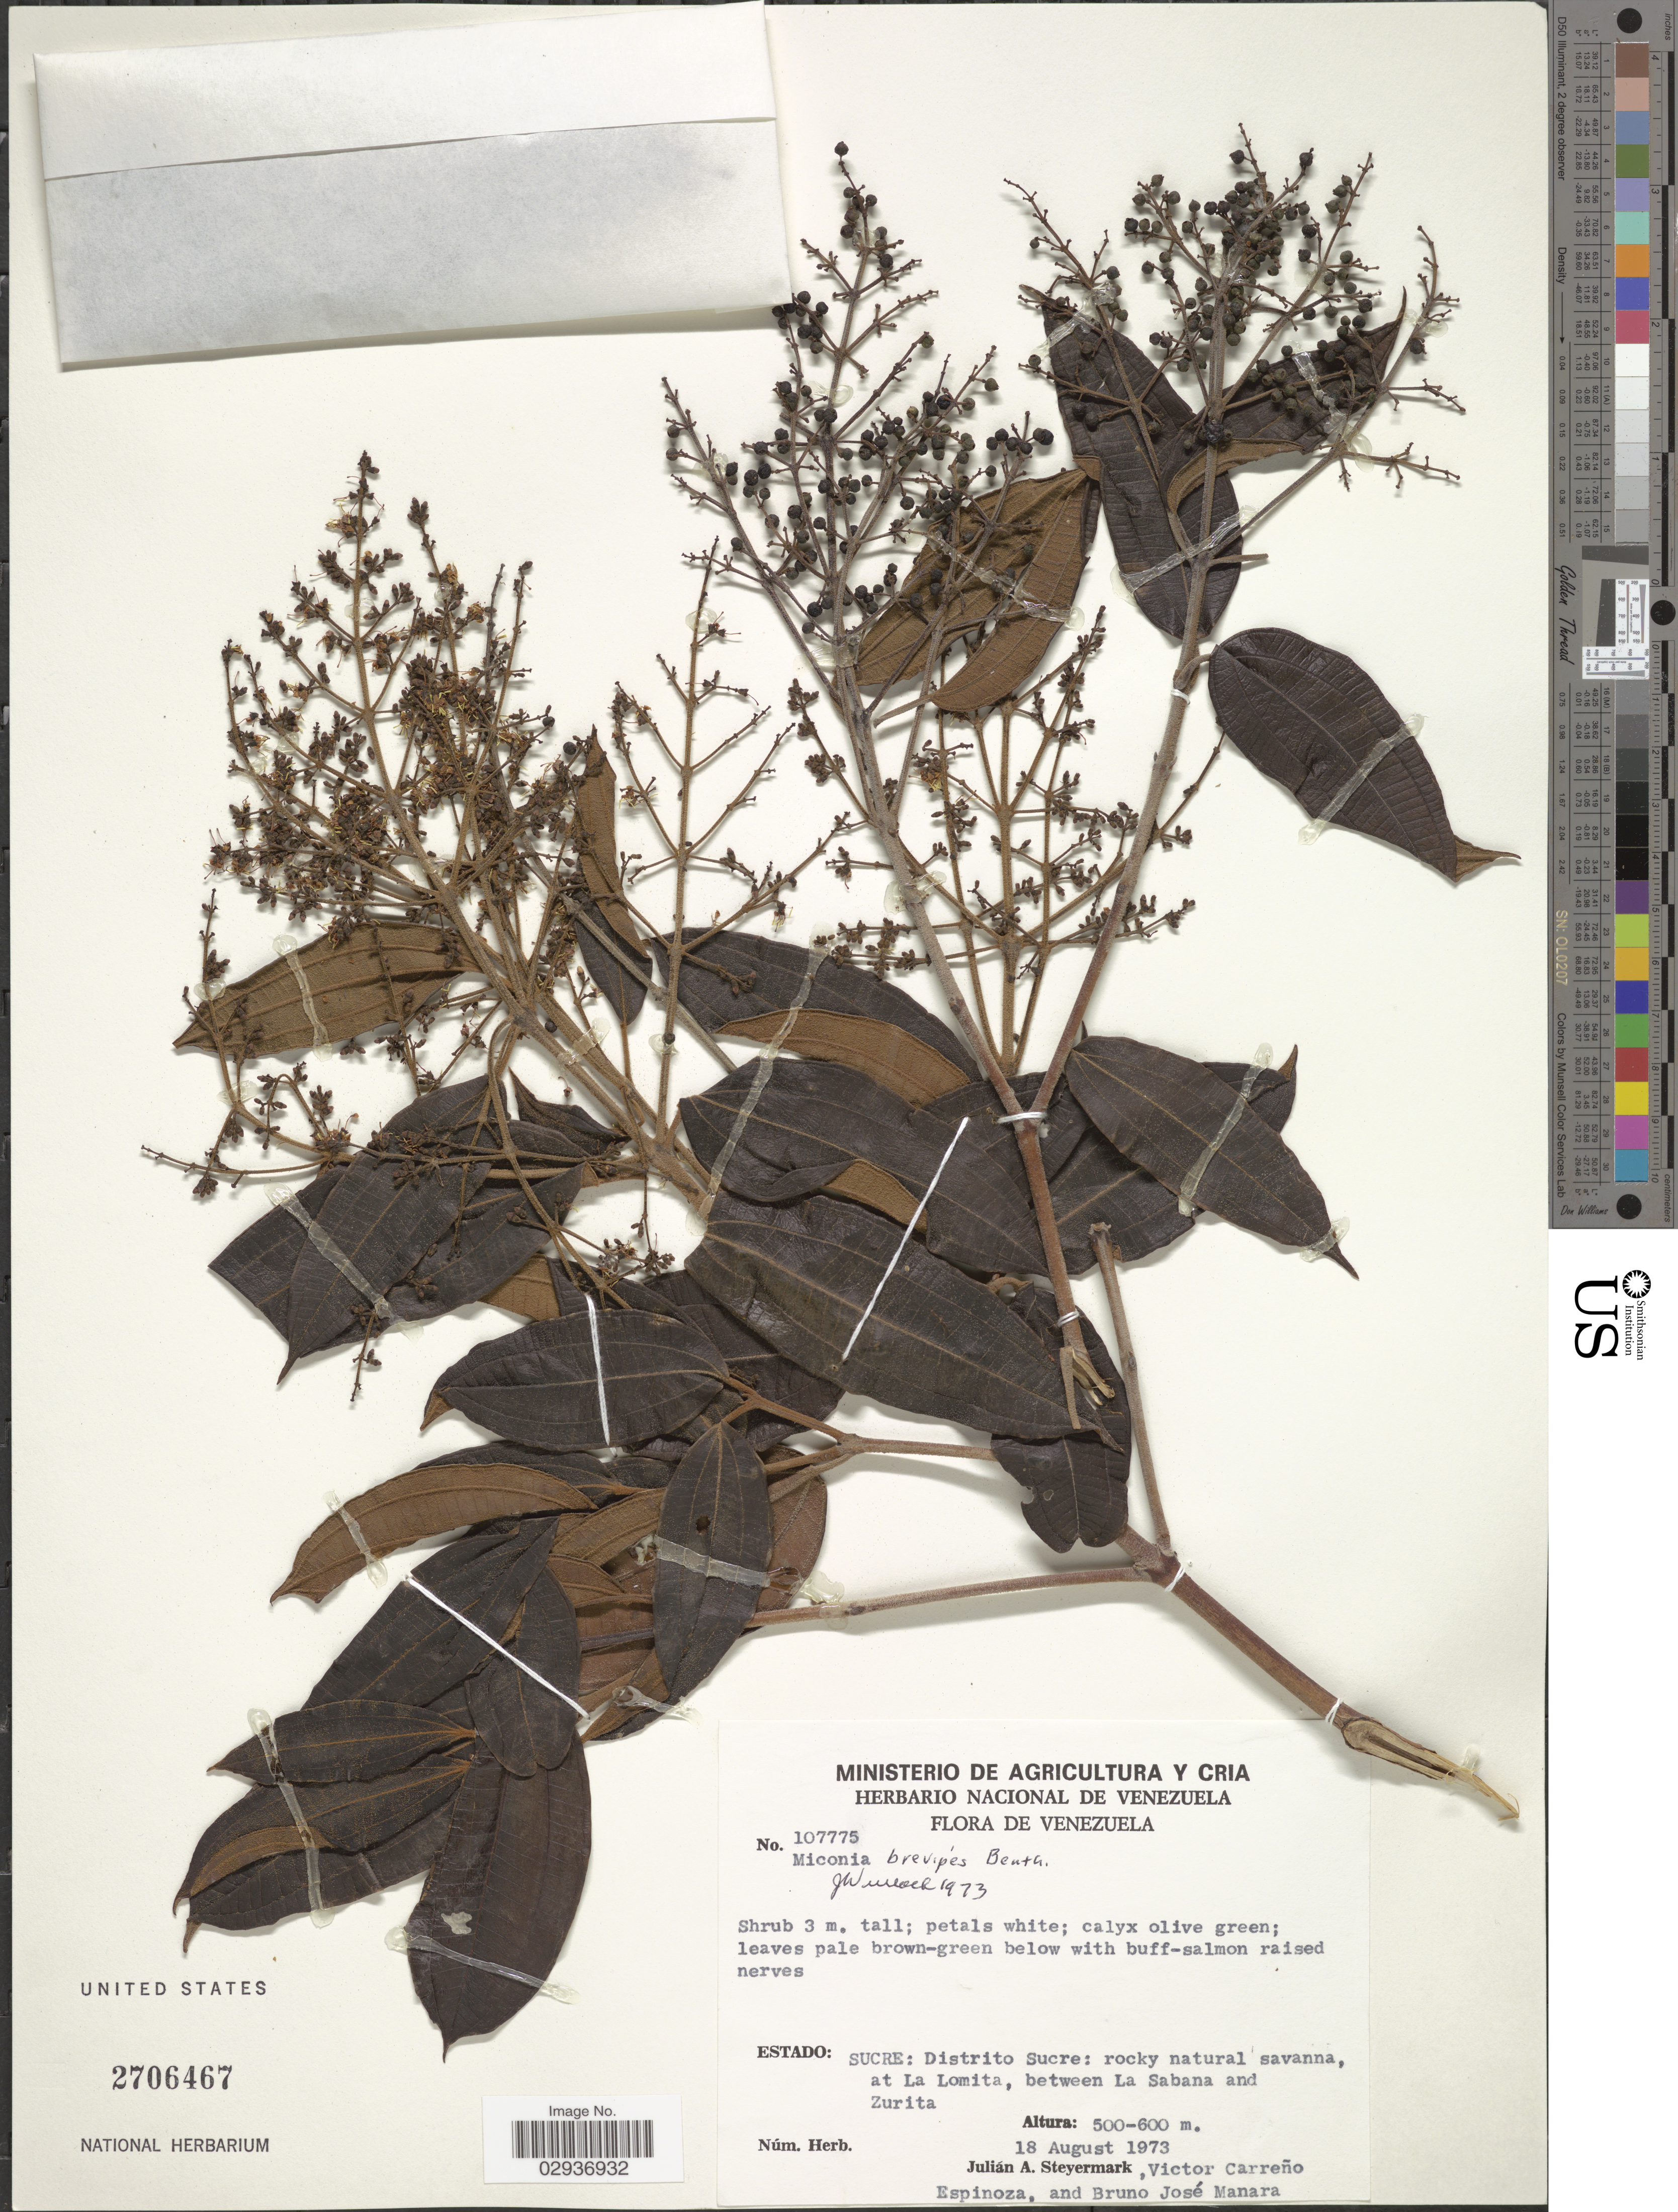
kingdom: Plantae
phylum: Tracheophyta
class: Magnoliopsida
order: Myrtales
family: Melastomataceae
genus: Miconia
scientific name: Miconia brevipes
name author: Benth.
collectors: J. Steyermark, V. Carreño E. & B. Manara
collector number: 107775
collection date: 1973-08-18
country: Venezuela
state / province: Sucre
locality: Distrito Sucre: rocky natural savanna at La Lomita, between La Sabana and Zurita.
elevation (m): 500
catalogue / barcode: US 2706467